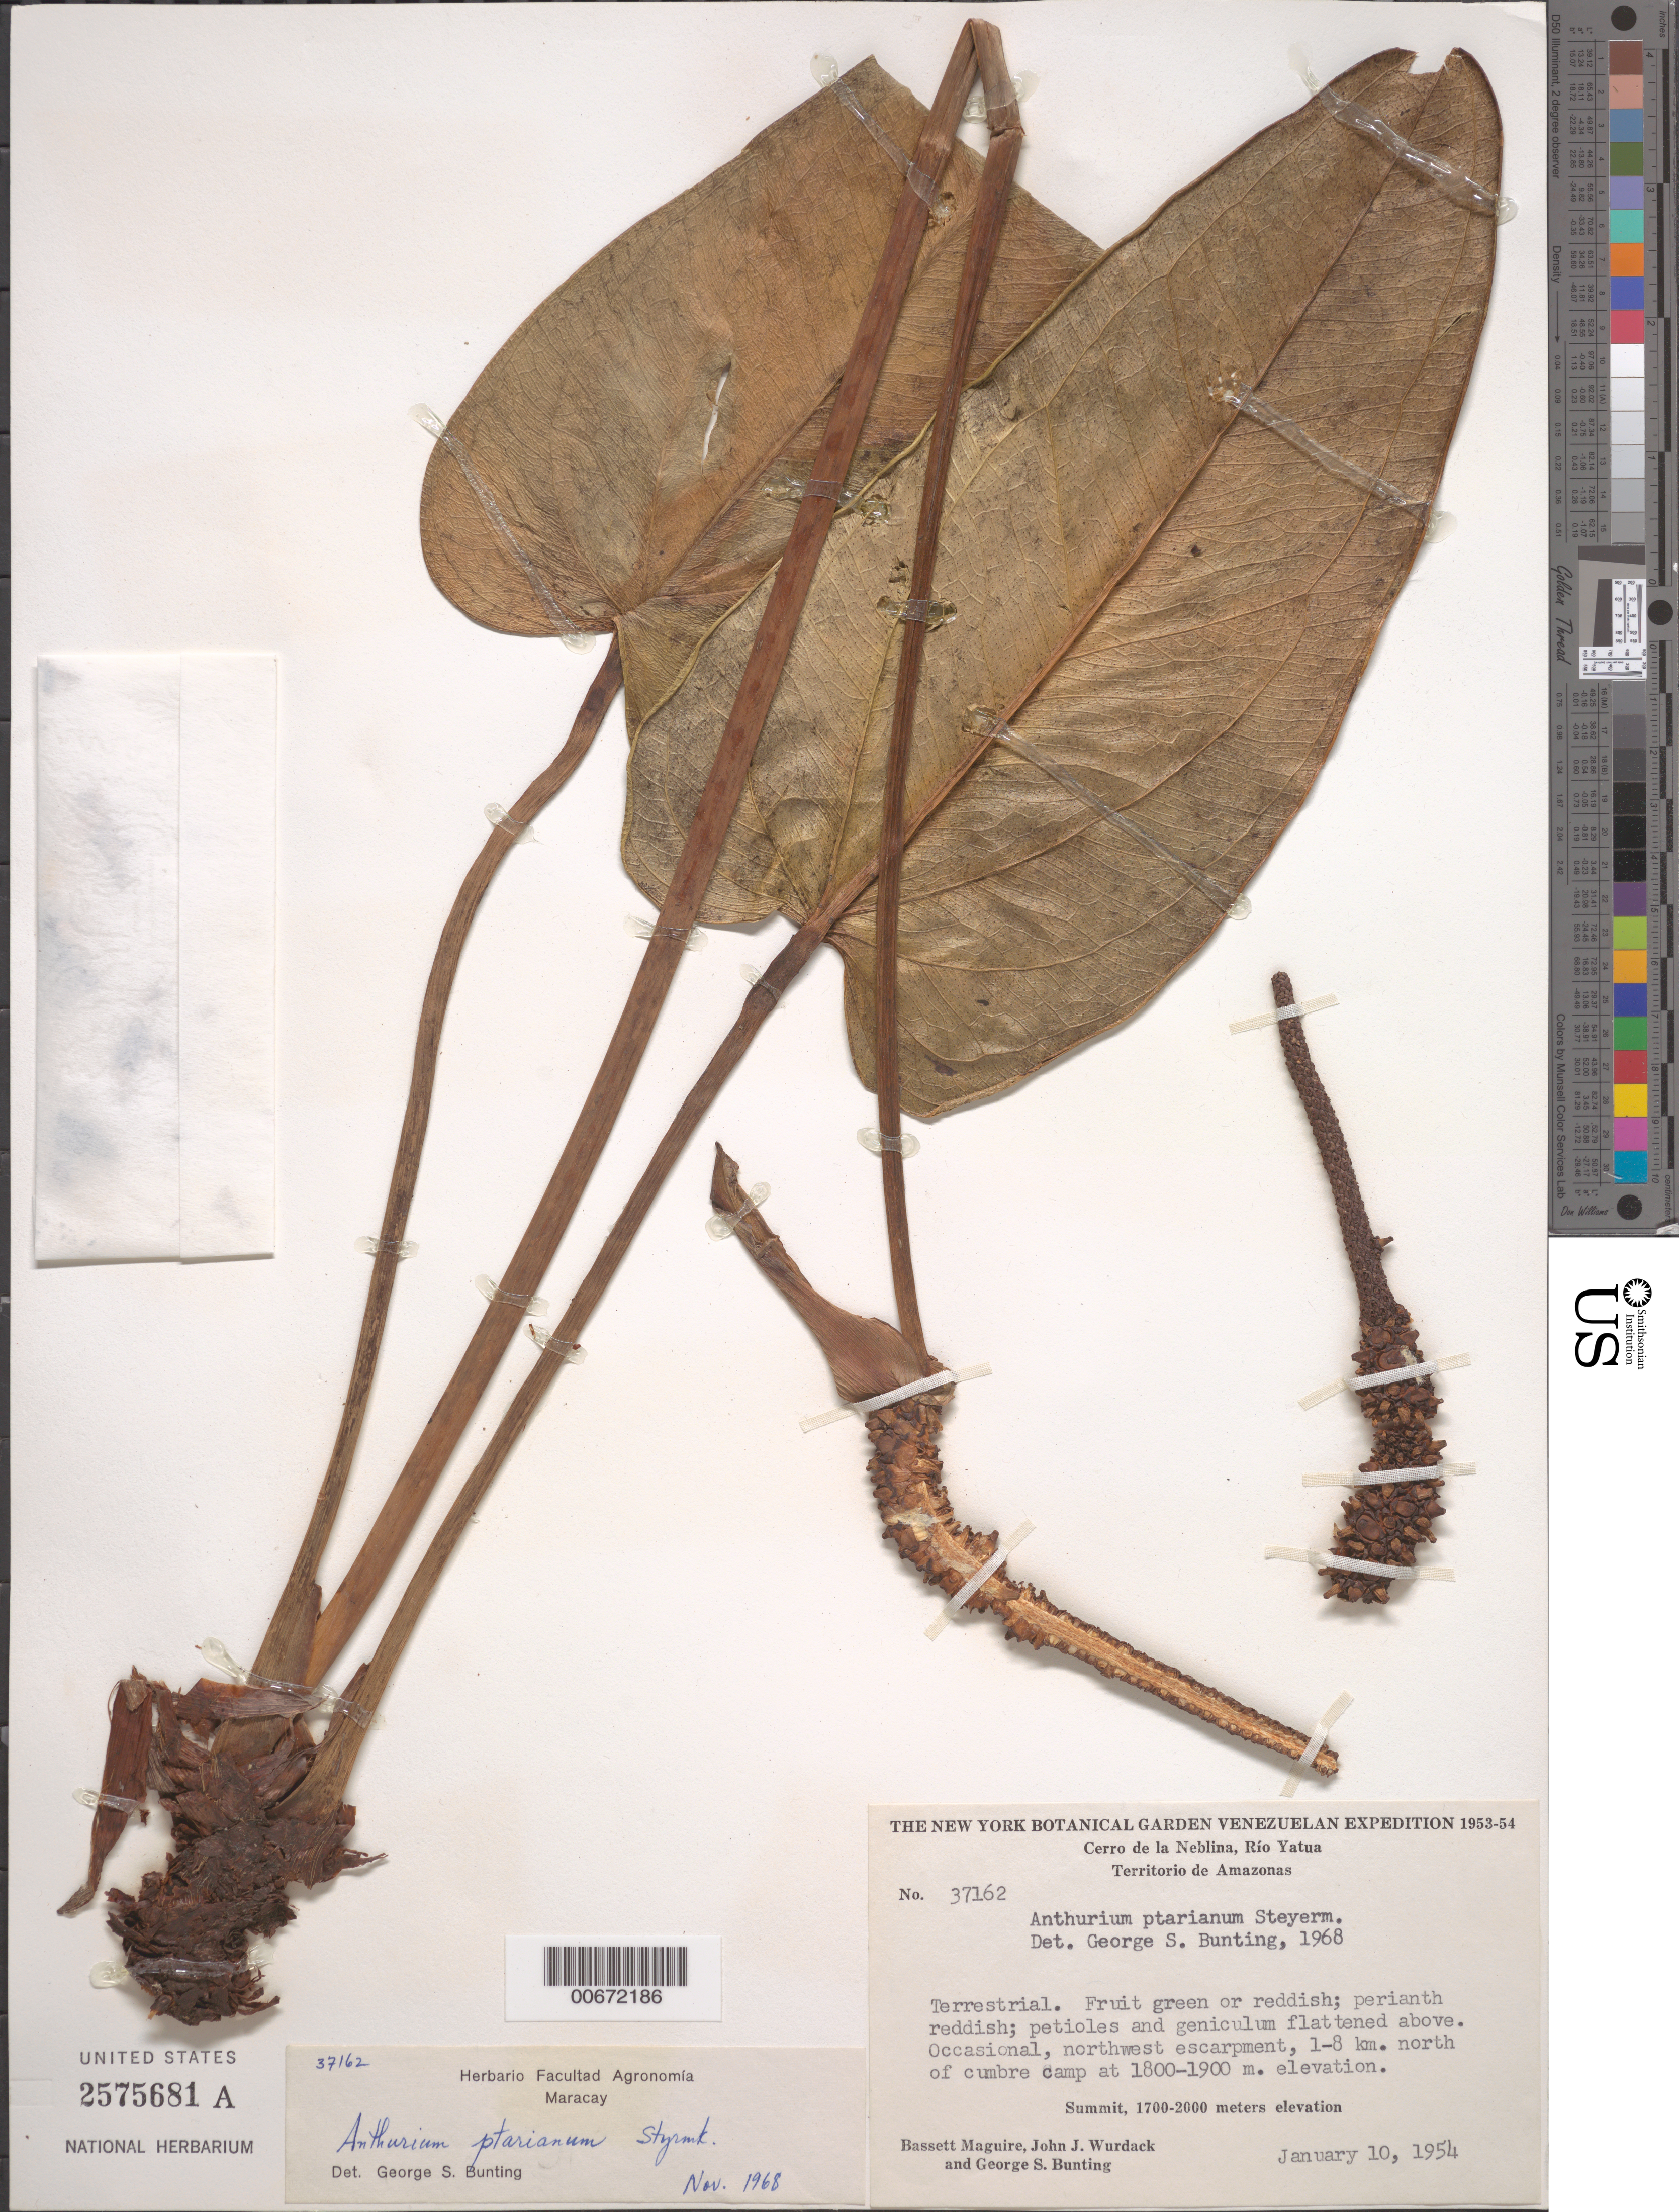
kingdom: Plantae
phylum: Tracheophyta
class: Liliopsida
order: Alismatales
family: Araceae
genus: Anthurium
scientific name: Anthurium ptarianum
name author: Steyerm.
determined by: Bunting, G. S.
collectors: B. Maguire, J. J. Wurdack & G. S. Bunting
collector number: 37162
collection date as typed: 10-Jan-54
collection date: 1954-01-10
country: Venezuela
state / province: Amazonas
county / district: Río Negro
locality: Cerro de la Neblina, Río Yatua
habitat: Northwest escarpment, 1-8 km. north of cumber camp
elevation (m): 1800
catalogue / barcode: US 2575681